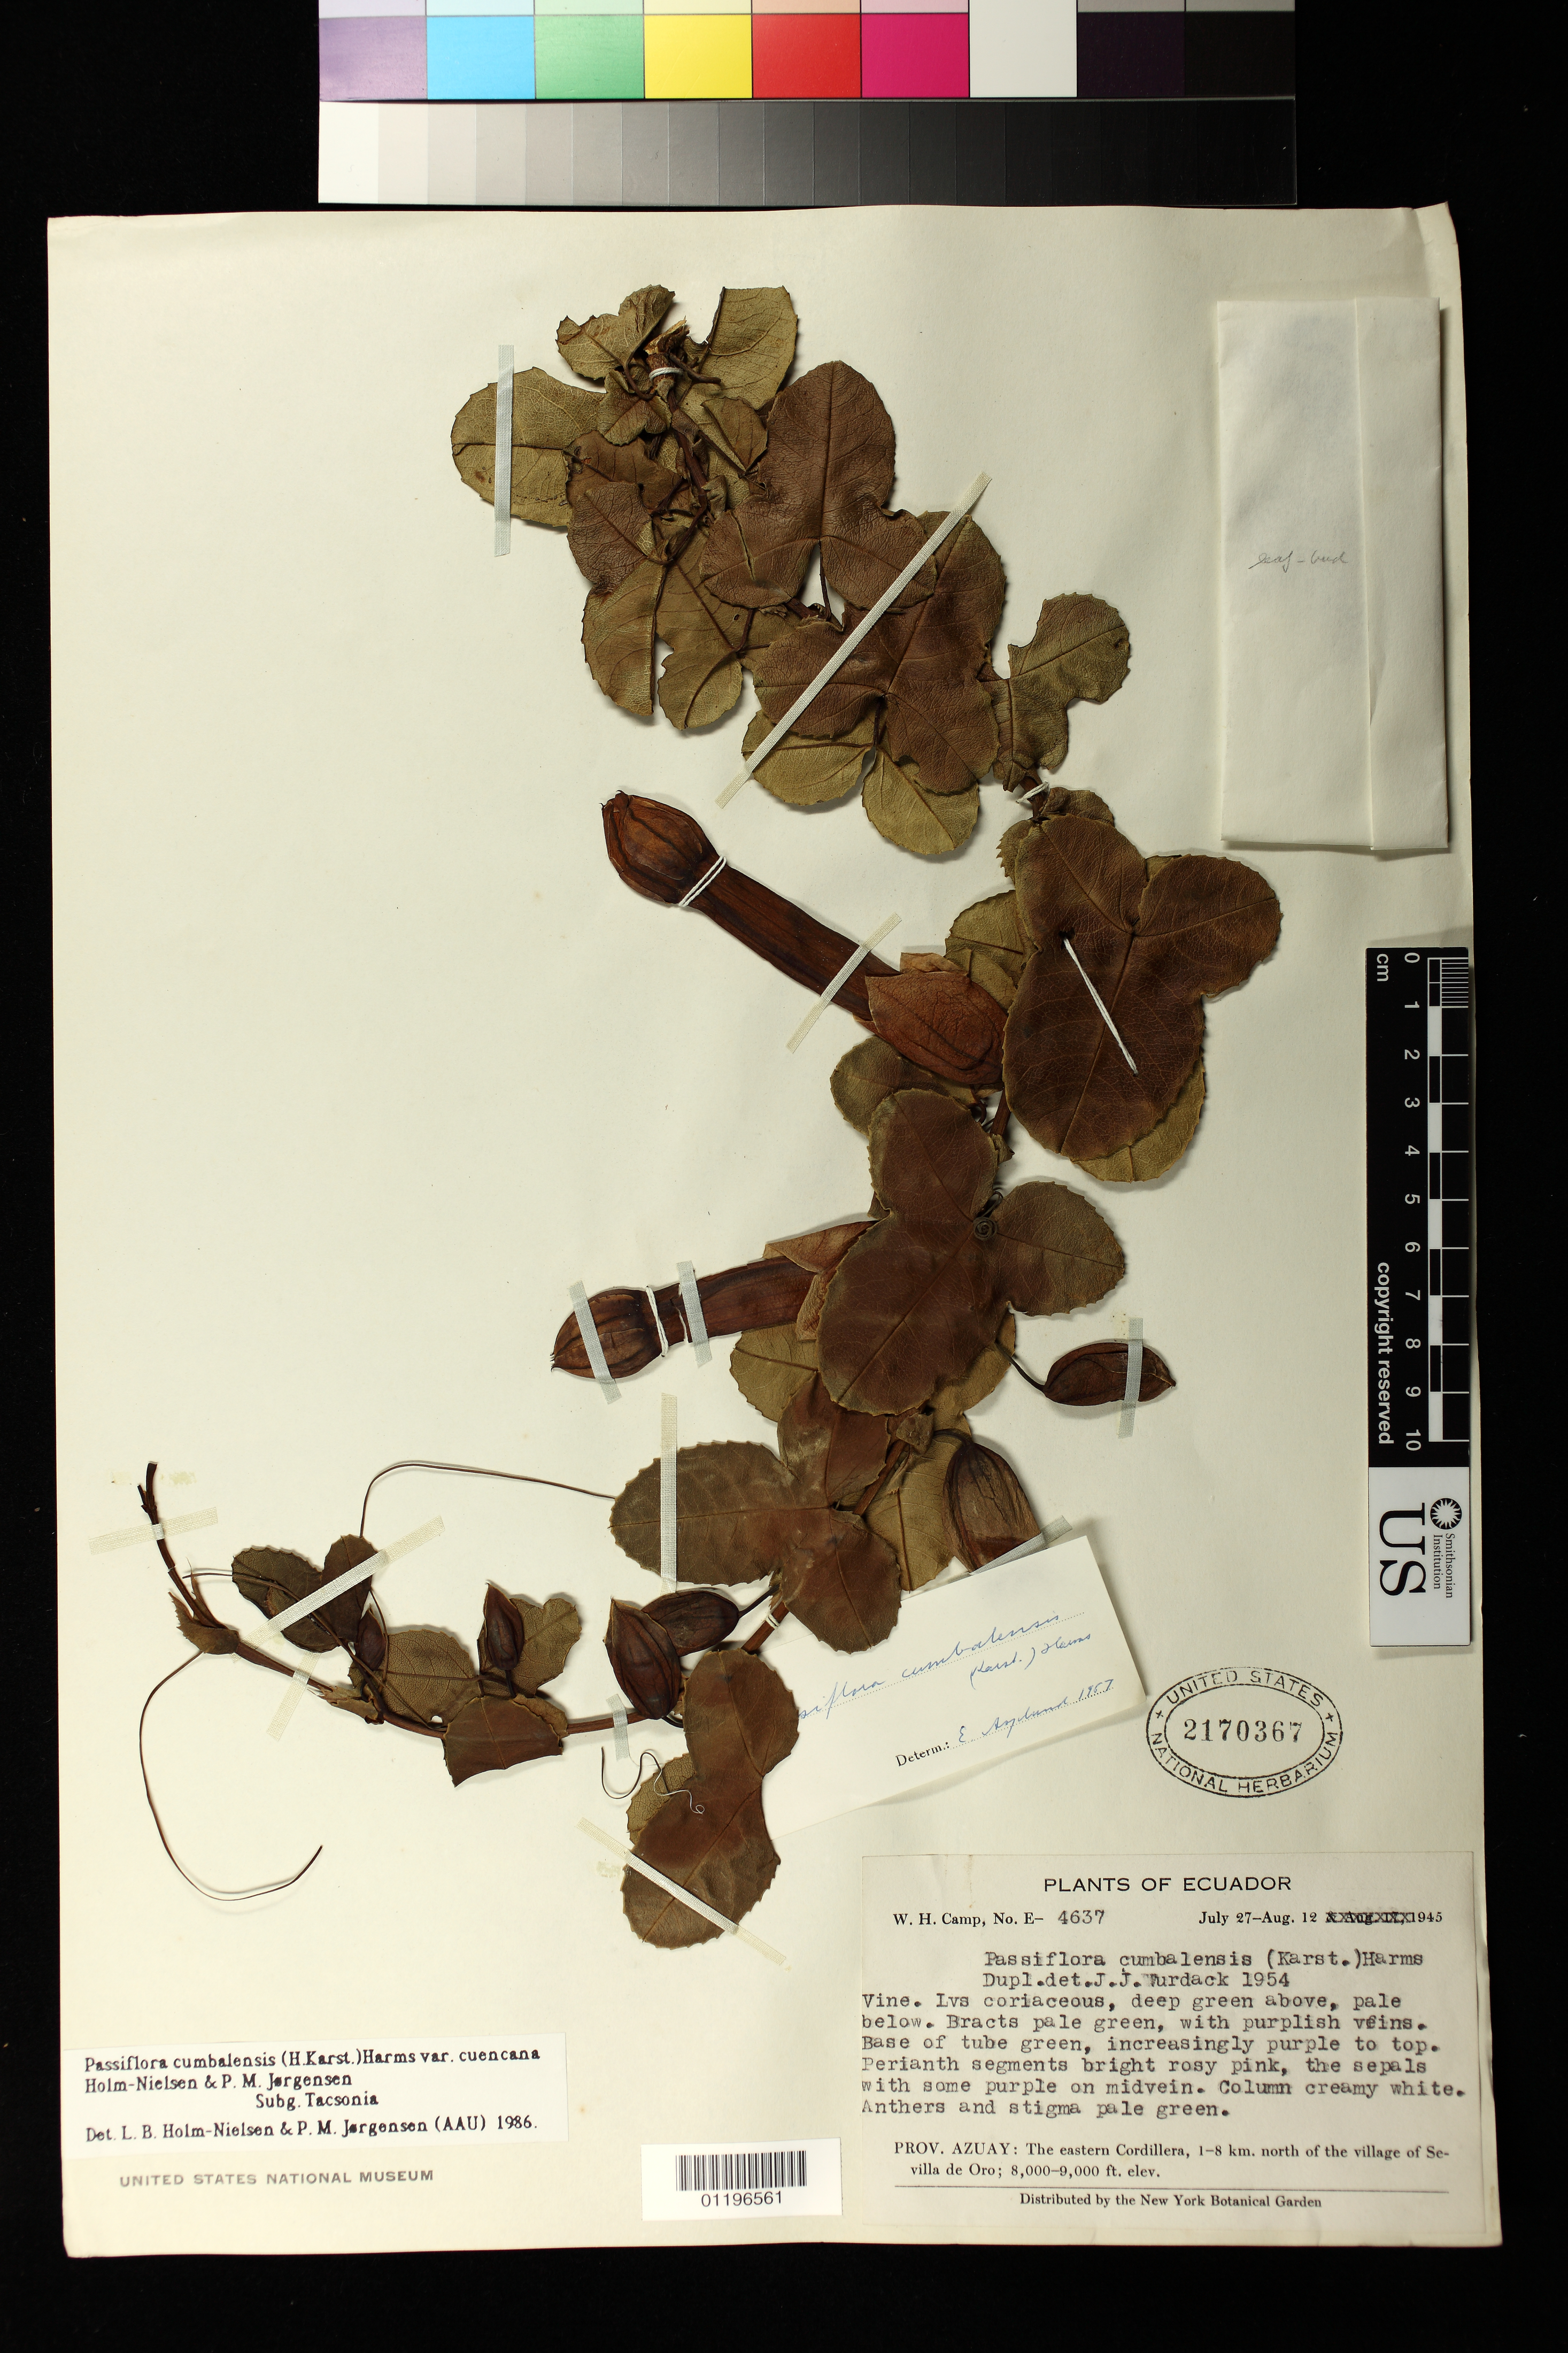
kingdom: Plantae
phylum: Tracheophyta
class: Magnoliopsida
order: Malpighiales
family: Passifloraceae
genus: Passiflora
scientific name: Passiflora cumbalensis var. cuencana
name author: Holm-Niels. & P. Jørg.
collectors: W. H. Camp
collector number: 4637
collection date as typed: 27 Jul 1945 to 12 Aug 1945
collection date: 1945-07-27/1945-08-12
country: Ecuador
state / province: Azuay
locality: The eastern Cordillera, 1-8 km. north of the village of Sevilla de Oro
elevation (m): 2438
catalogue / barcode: US 2170367